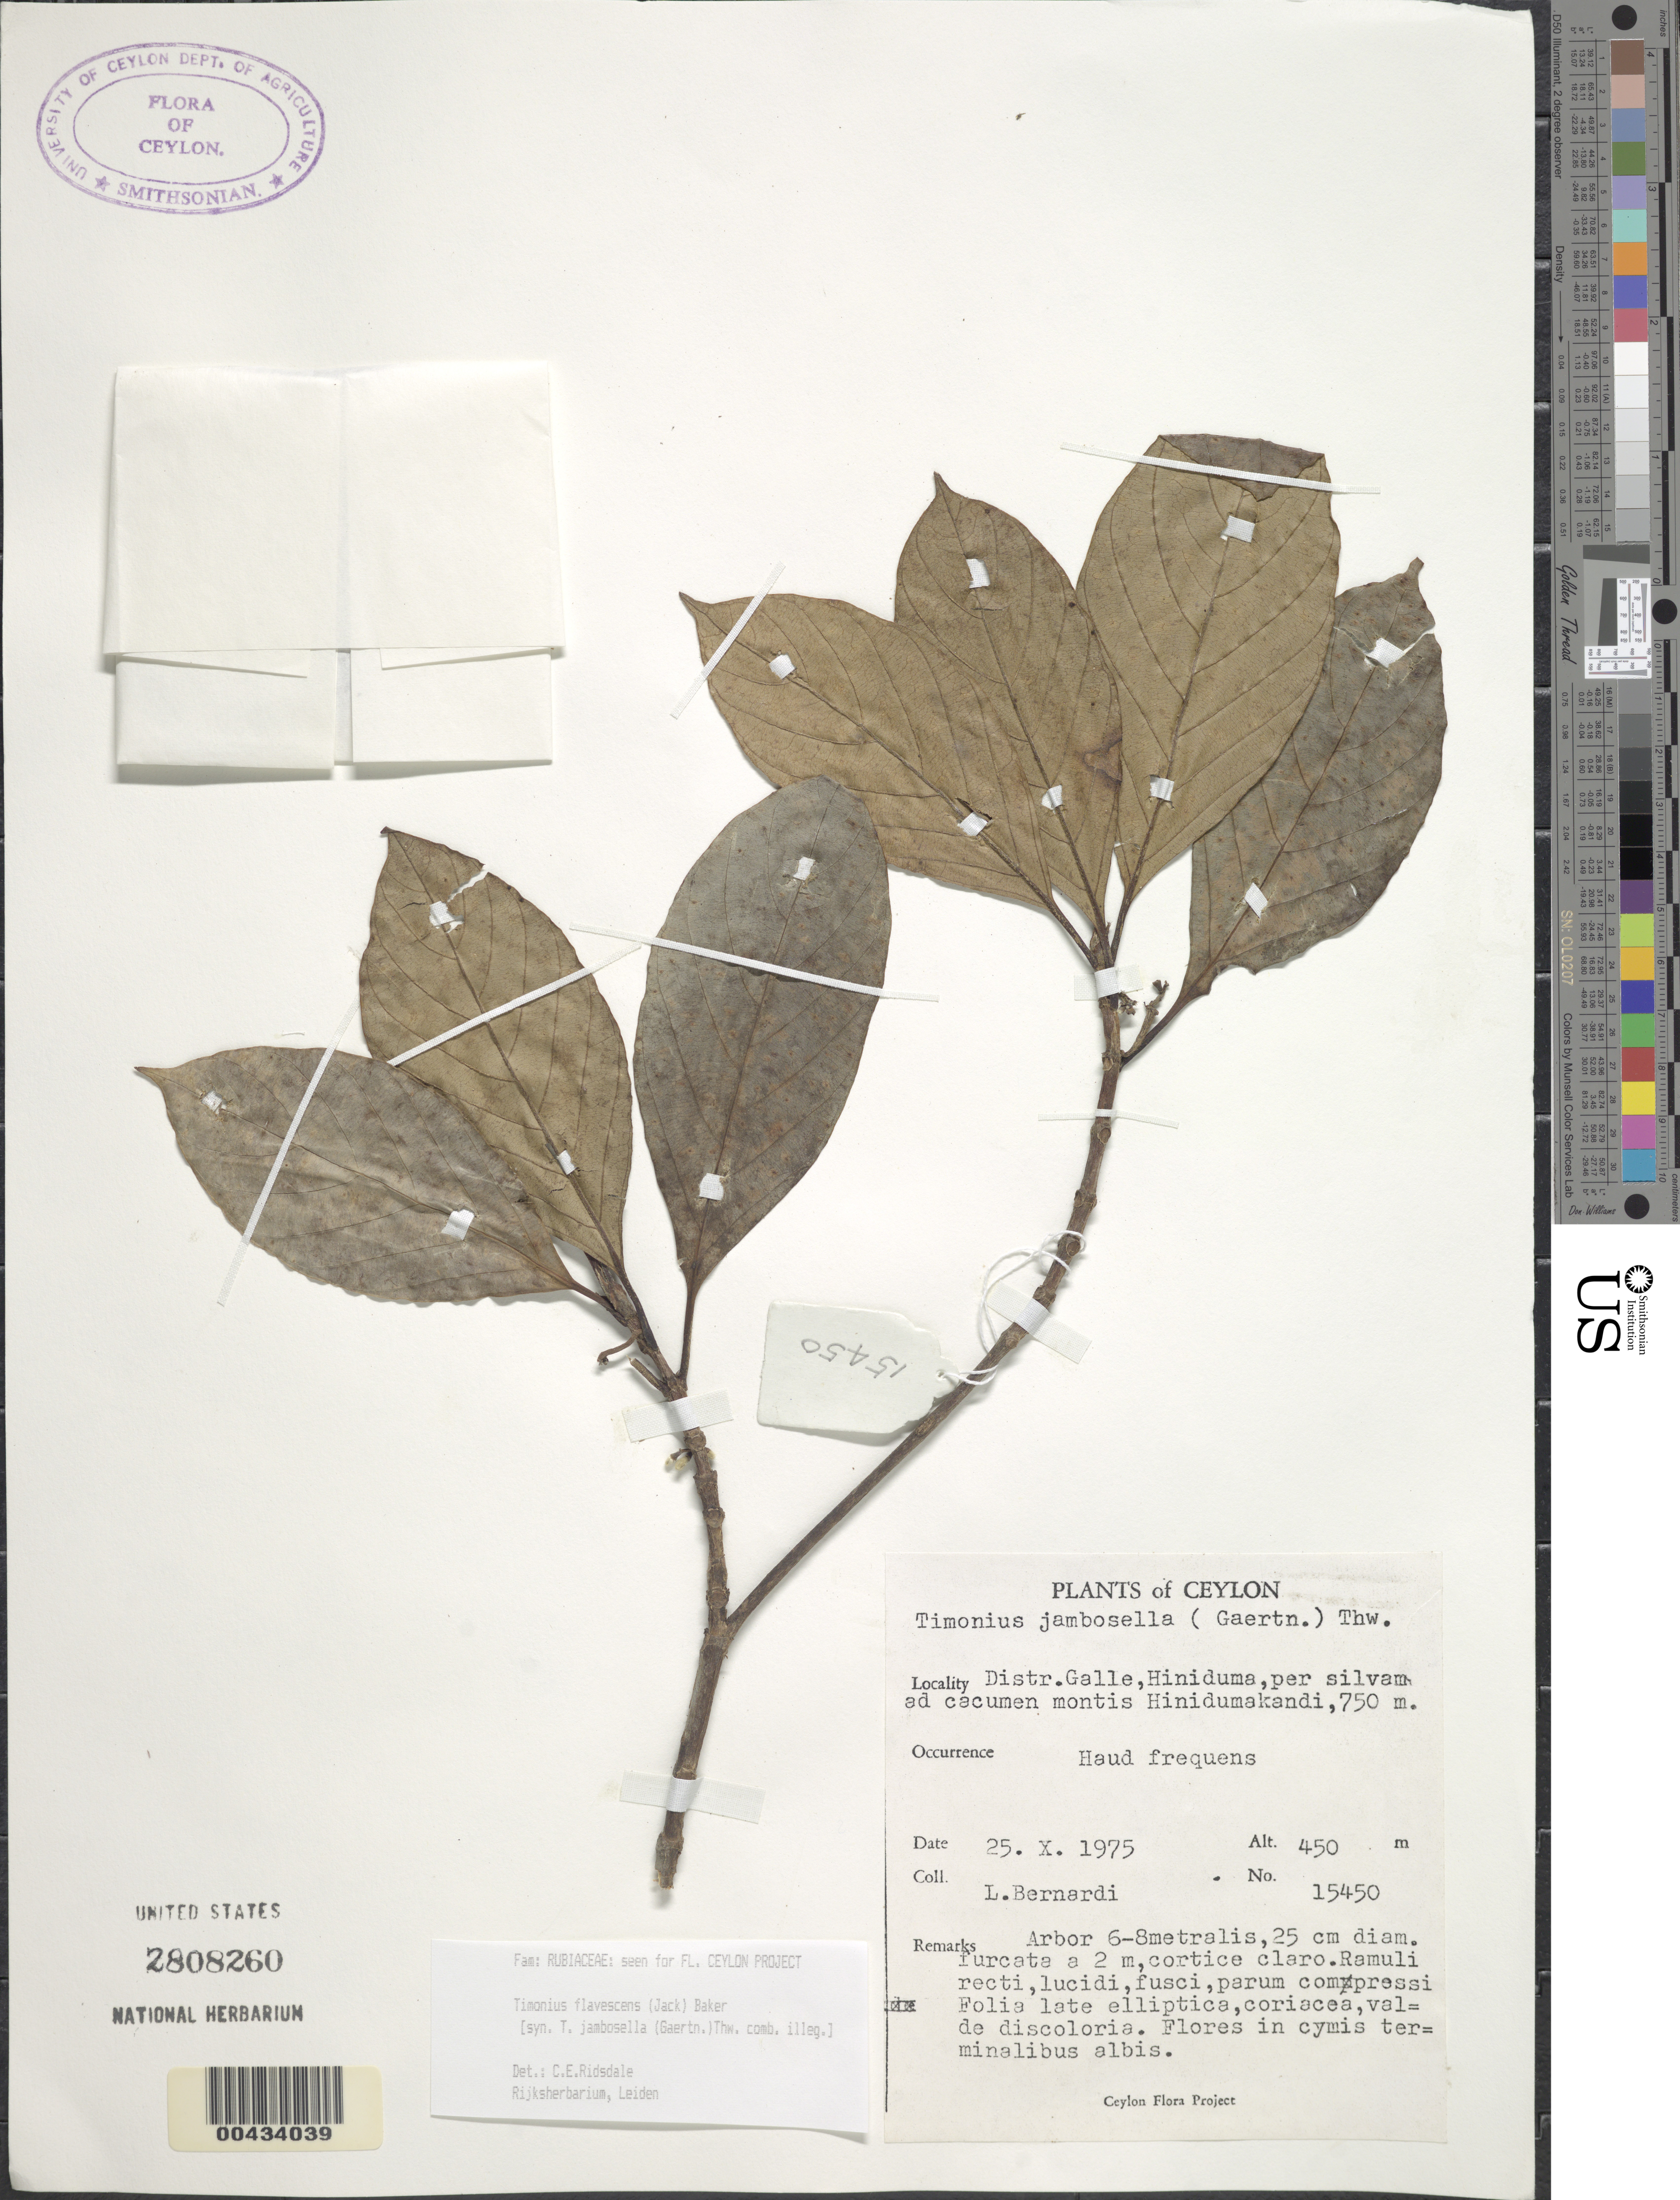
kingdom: Plantae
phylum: Tracheophyta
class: Magnoliopsida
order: Gentianales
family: Rubiaceae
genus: Timonius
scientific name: Timonius flavescens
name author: (Jack) Baker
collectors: L. Bernardi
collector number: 15450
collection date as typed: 25 Oct 1975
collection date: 1975-10-25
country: Sri Lanka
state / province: Southern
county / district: Galle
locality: Hiniduma, per silvam ad cacumen montis Hinidumakandi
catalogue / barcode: US 2808260